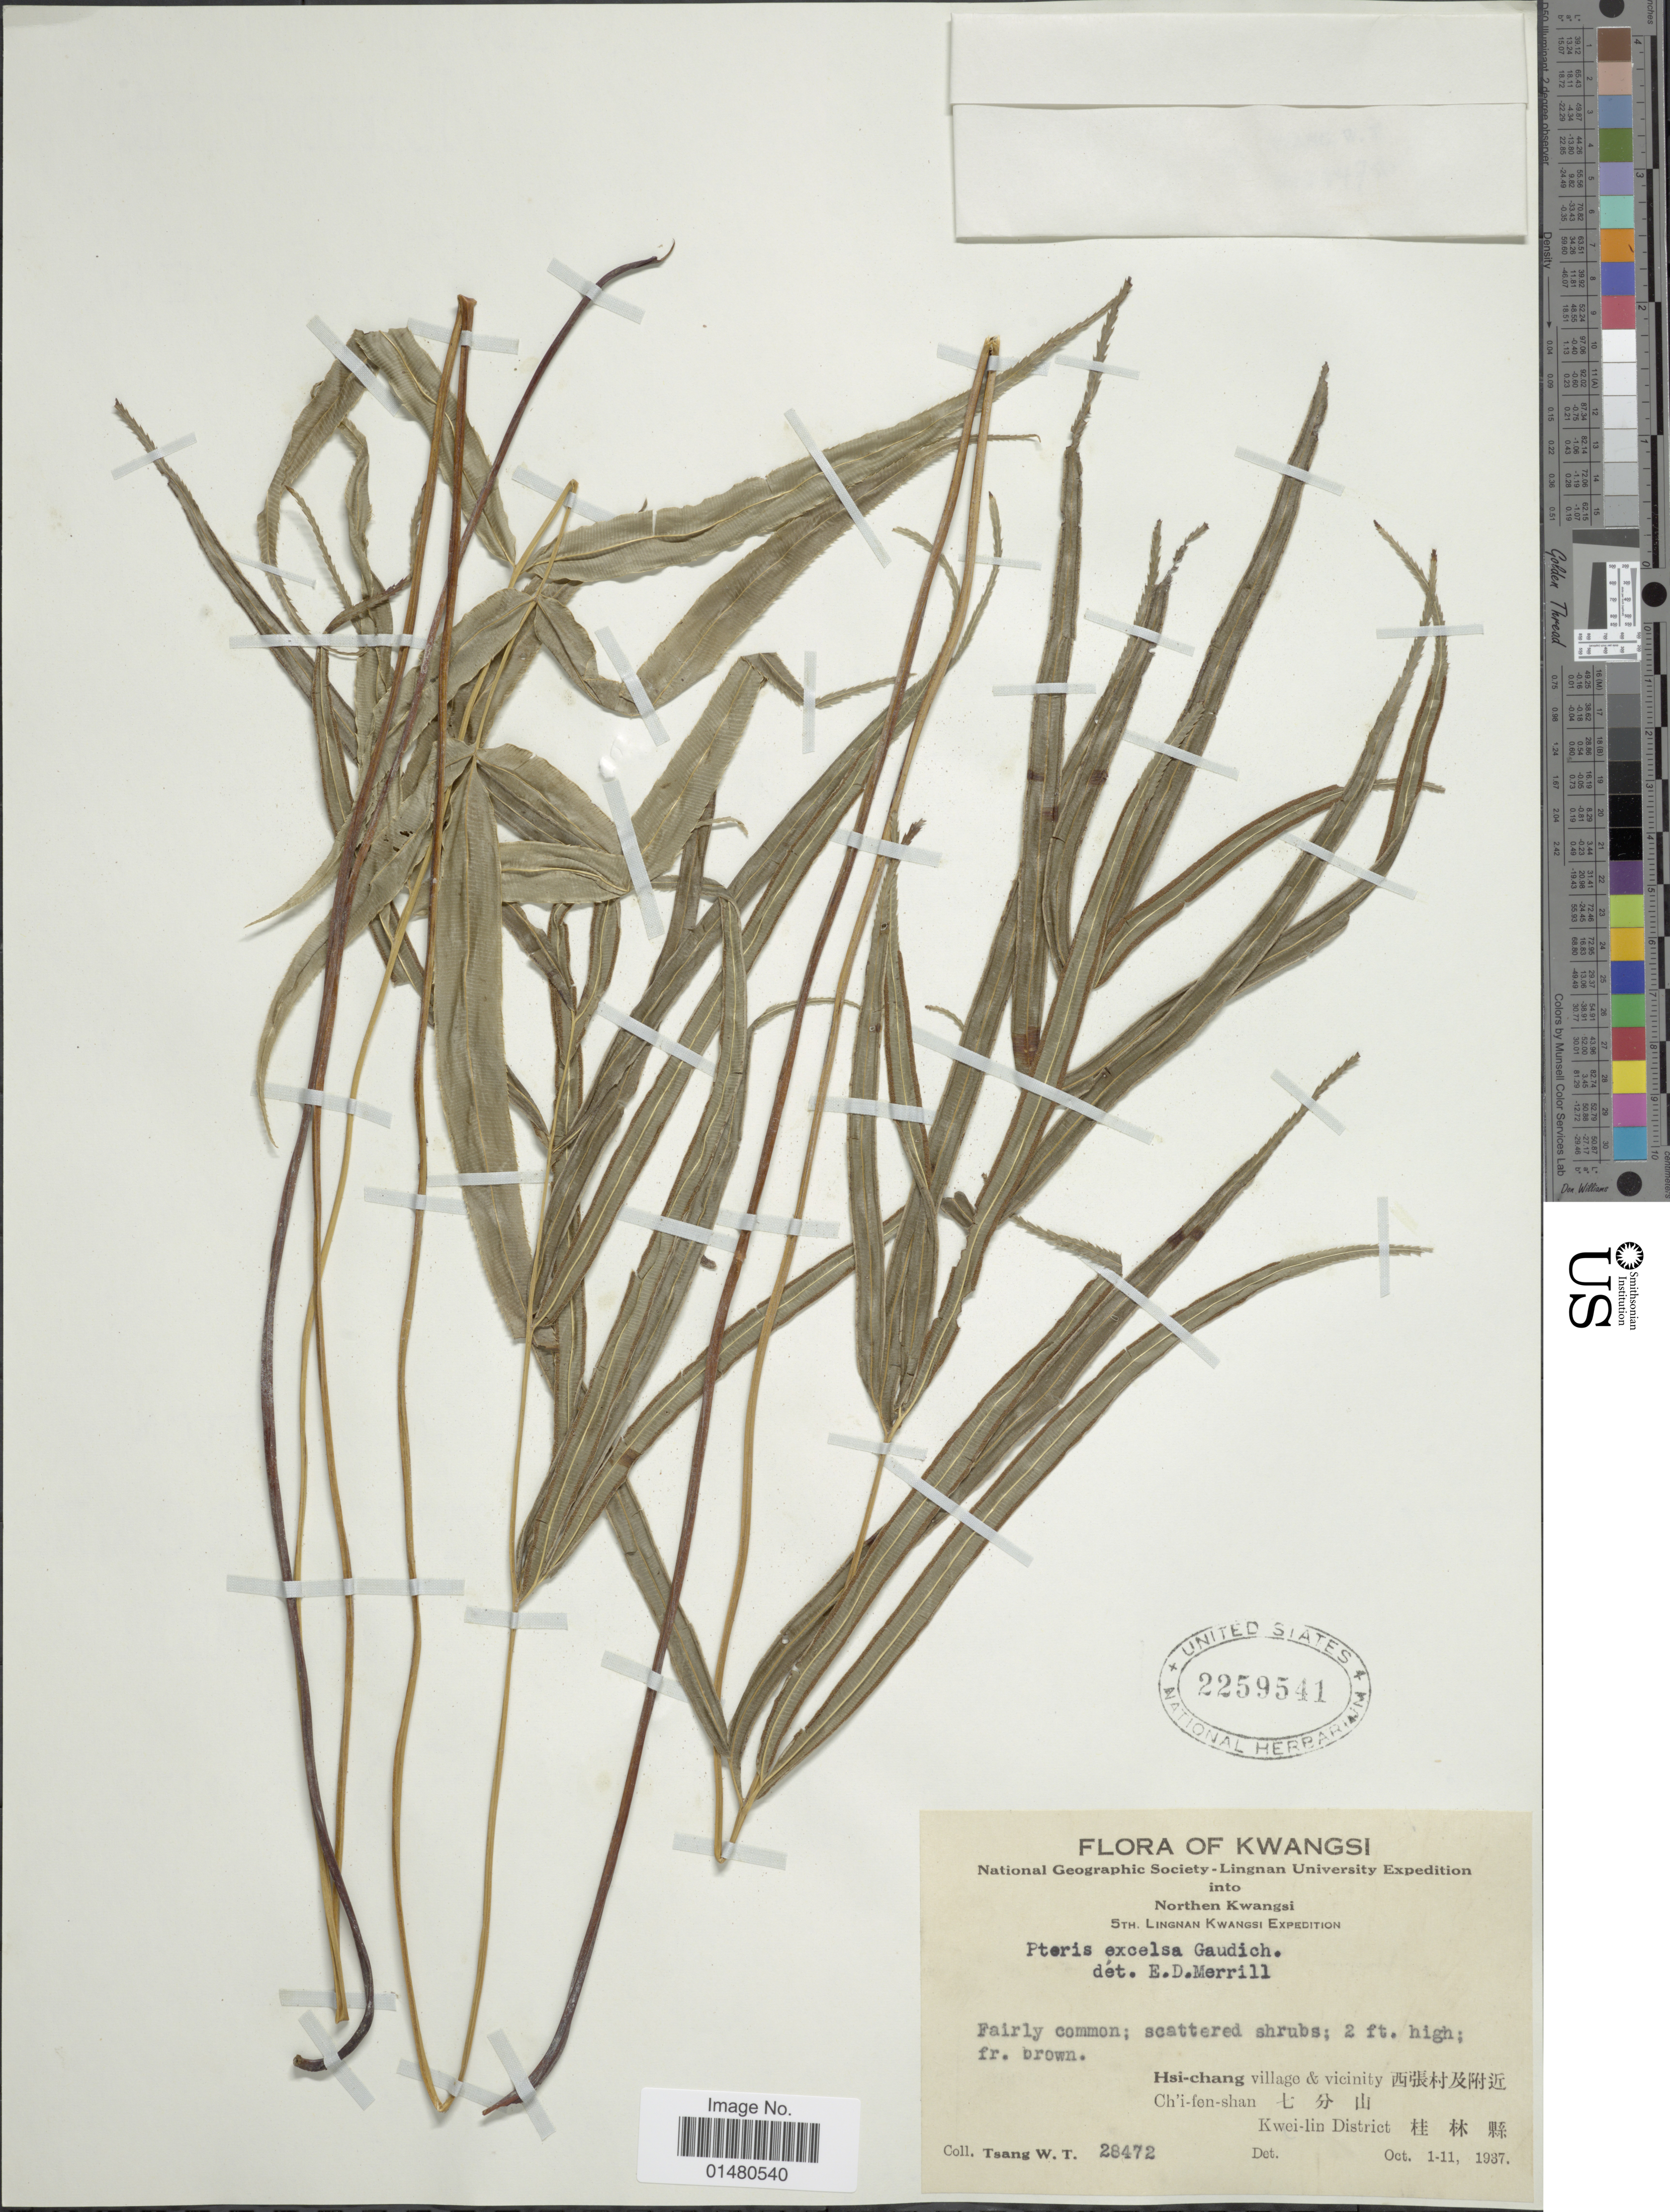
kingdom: Plantae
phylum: Tracheophyta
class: Polypodiopsida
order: Polypodiales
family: Pteridaceae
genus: Pteris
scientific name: Pteris excelsa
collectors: W. T. Tsang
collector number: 28472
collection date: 1937-10-01/1937-10-11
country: China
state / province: Guangxi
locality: Kwasi,Hsi-chang village & vicinity, Ch'i-fen-shan, Kwei-lin District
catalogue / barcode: US 2259541